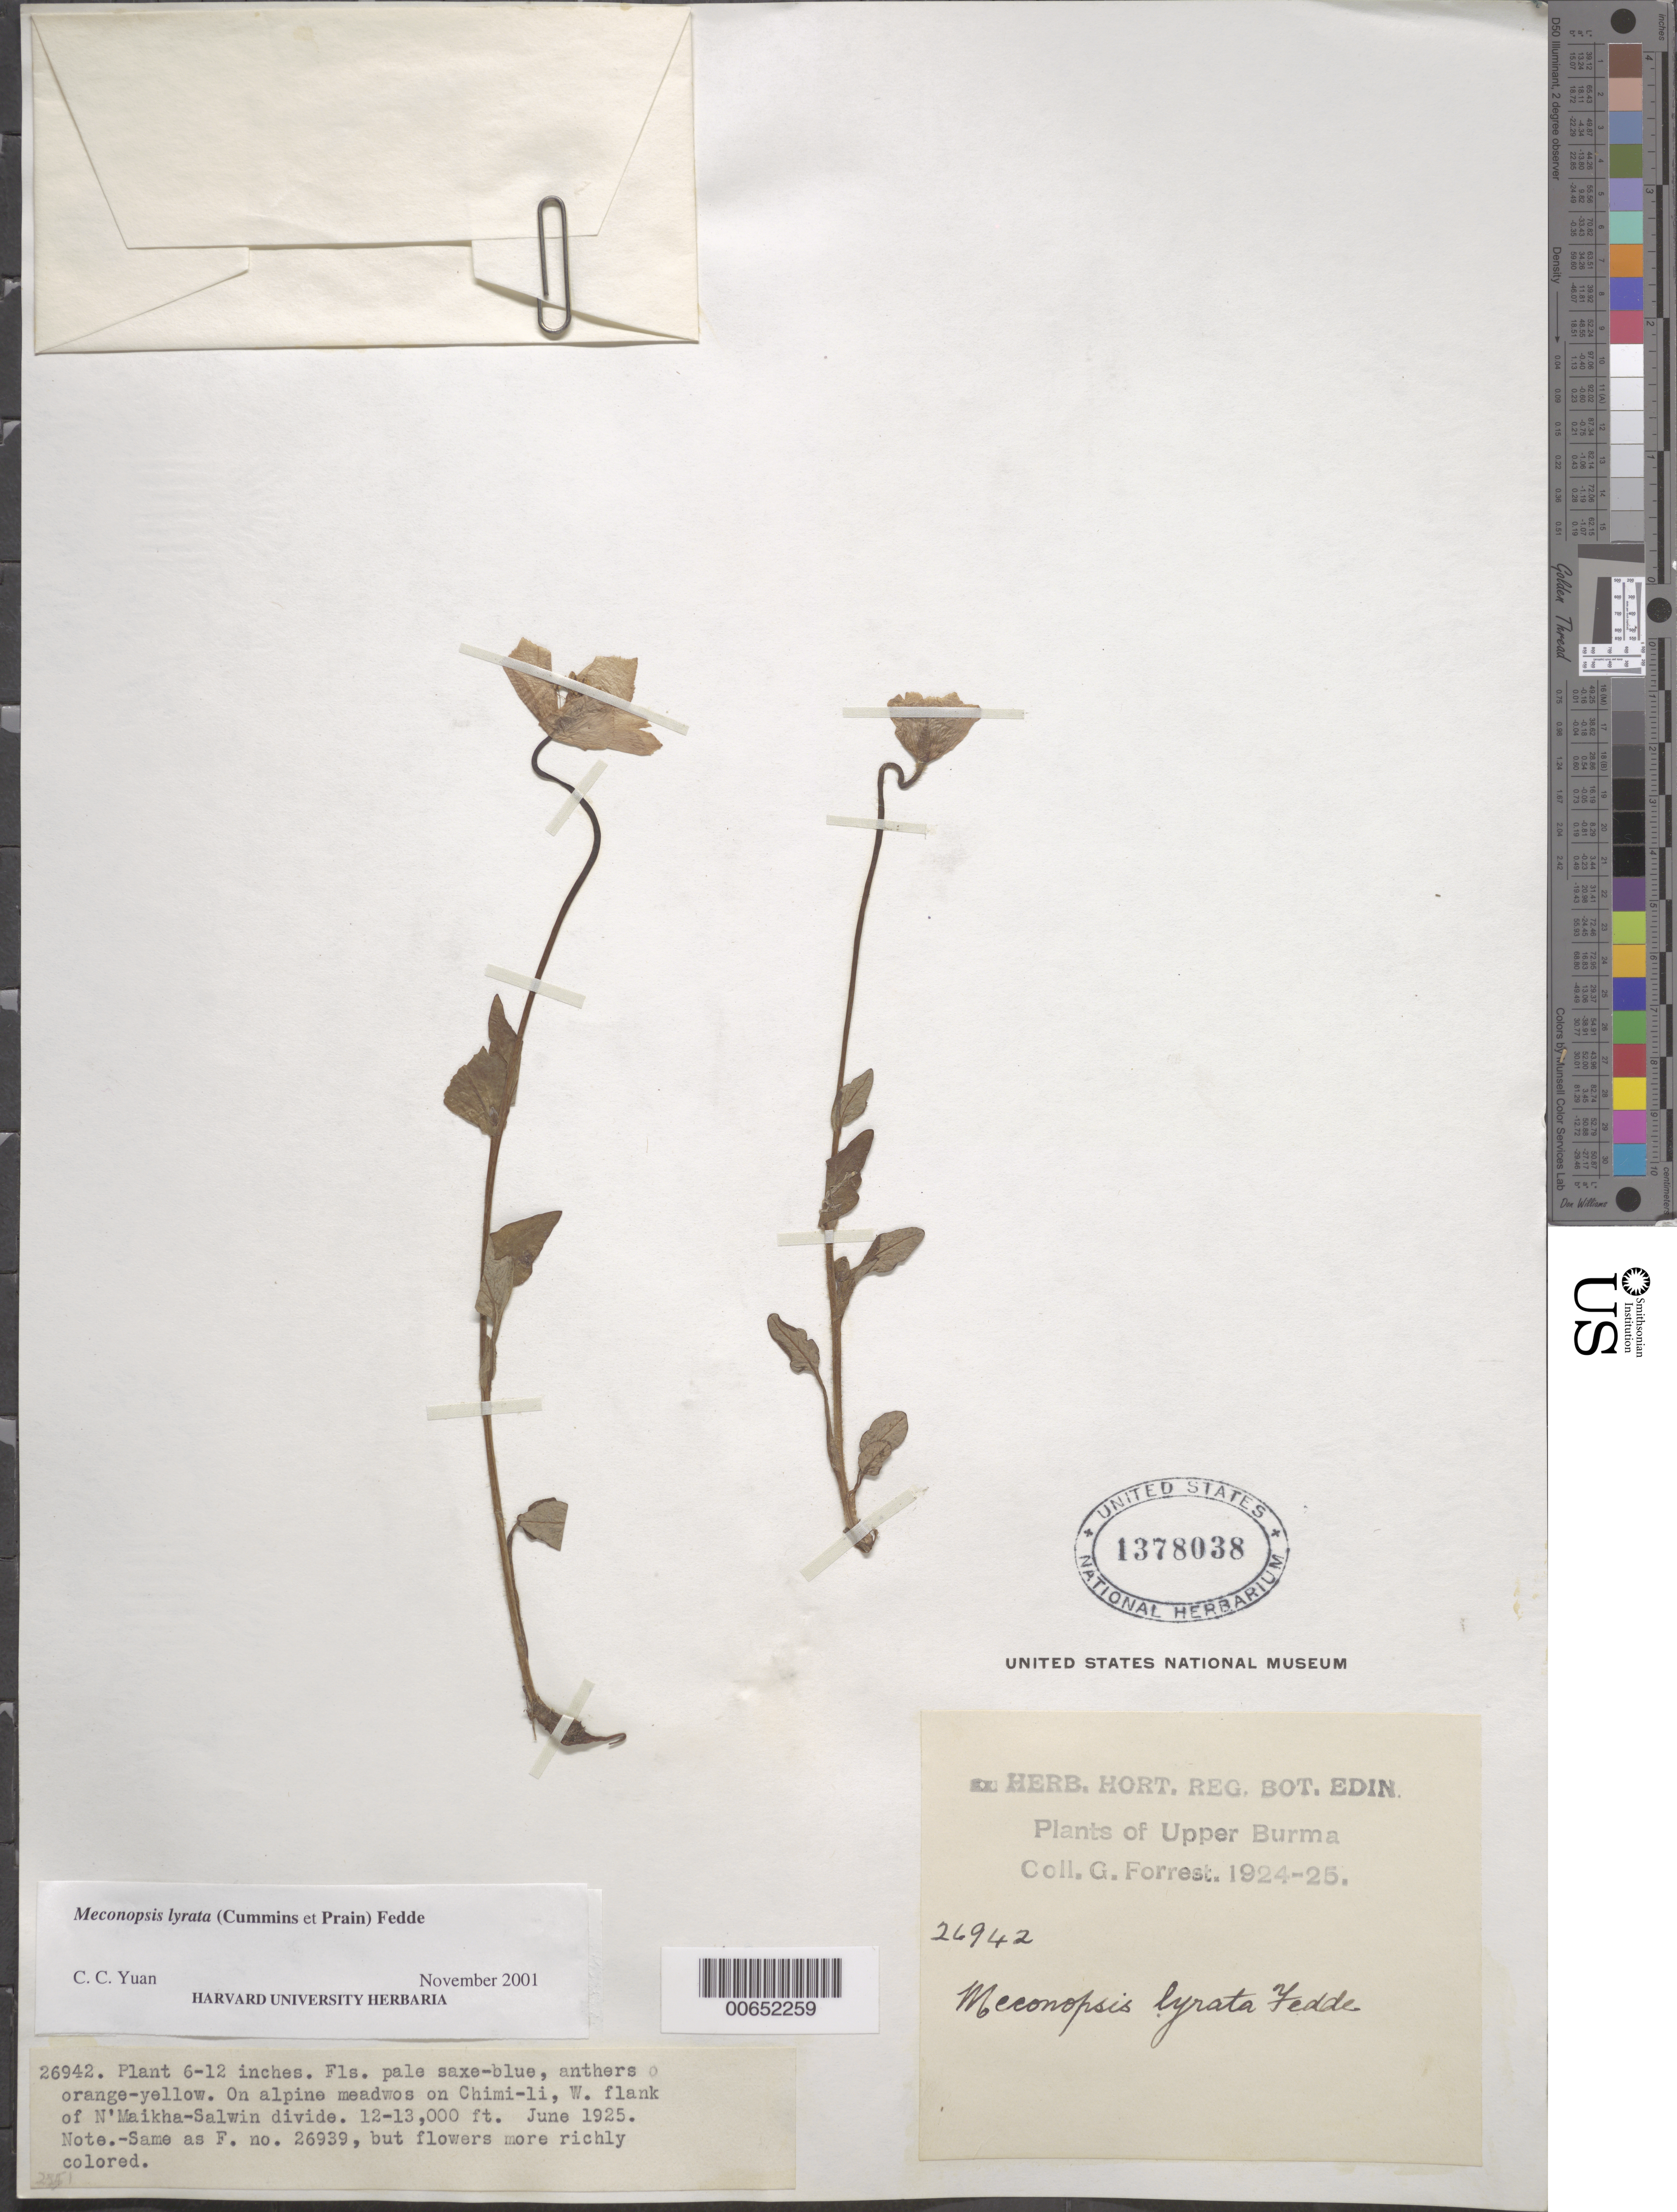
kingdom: Plantae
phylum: Tracheophyta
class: Magnoliopsida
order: Ranunculales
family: Papaveraceae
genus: Meconopsis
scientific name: Meconopsis lyrata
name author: Fedde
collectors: G. Forrest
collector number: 26942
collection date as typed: Jun 1925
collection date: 1925-06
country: Myanmar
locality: Upper Burma, W flank of N'Maikha-Salwin Divide.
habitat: On alpine meadows on Chimi-li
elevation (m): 3658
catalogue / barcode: US 1378038